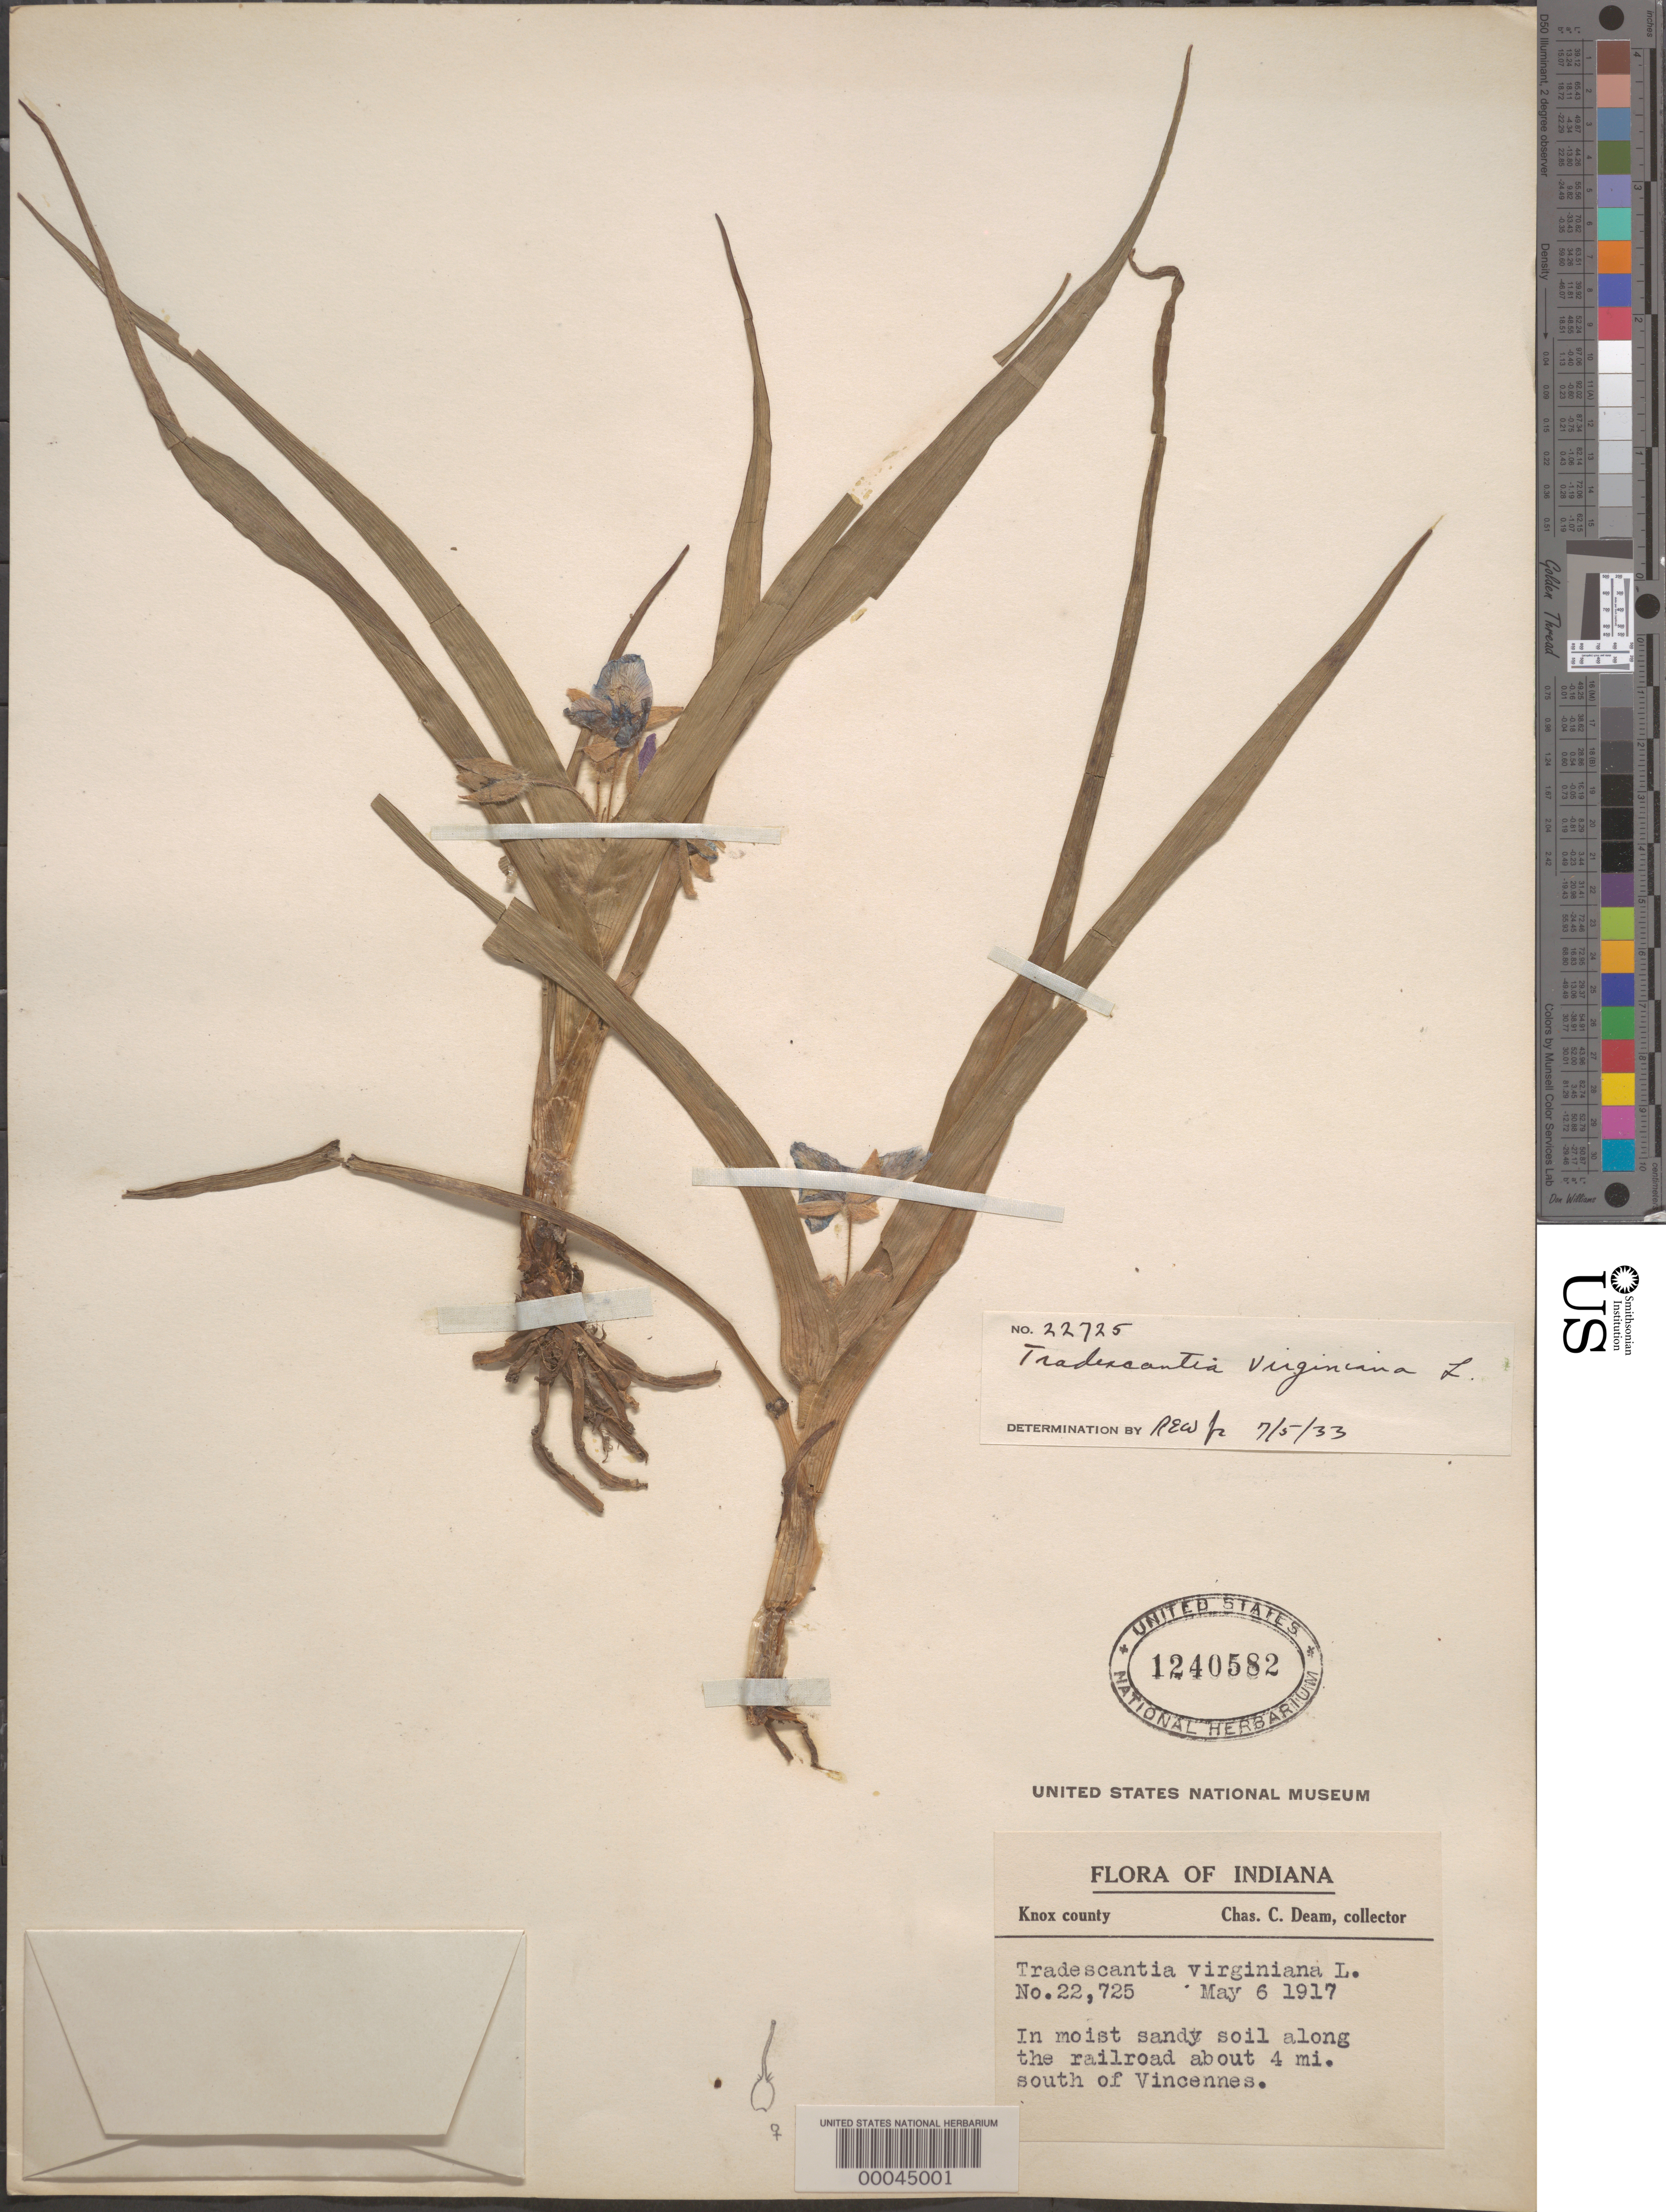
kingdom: Plantae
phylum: Tracheophyta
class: Liliopsida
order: Commelinales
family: Commelinaceae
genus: Tradescantia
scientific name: Tradescantia virginiana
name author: L.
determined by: Woodward, R. E.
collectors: C. C. Deam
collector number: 22725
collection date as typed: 06 May 1917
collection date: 1917-05-06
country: United States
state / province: Indiana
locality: S of vincennes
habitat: Moist, sandy soil of railroad embankment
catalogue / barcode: US 1240582